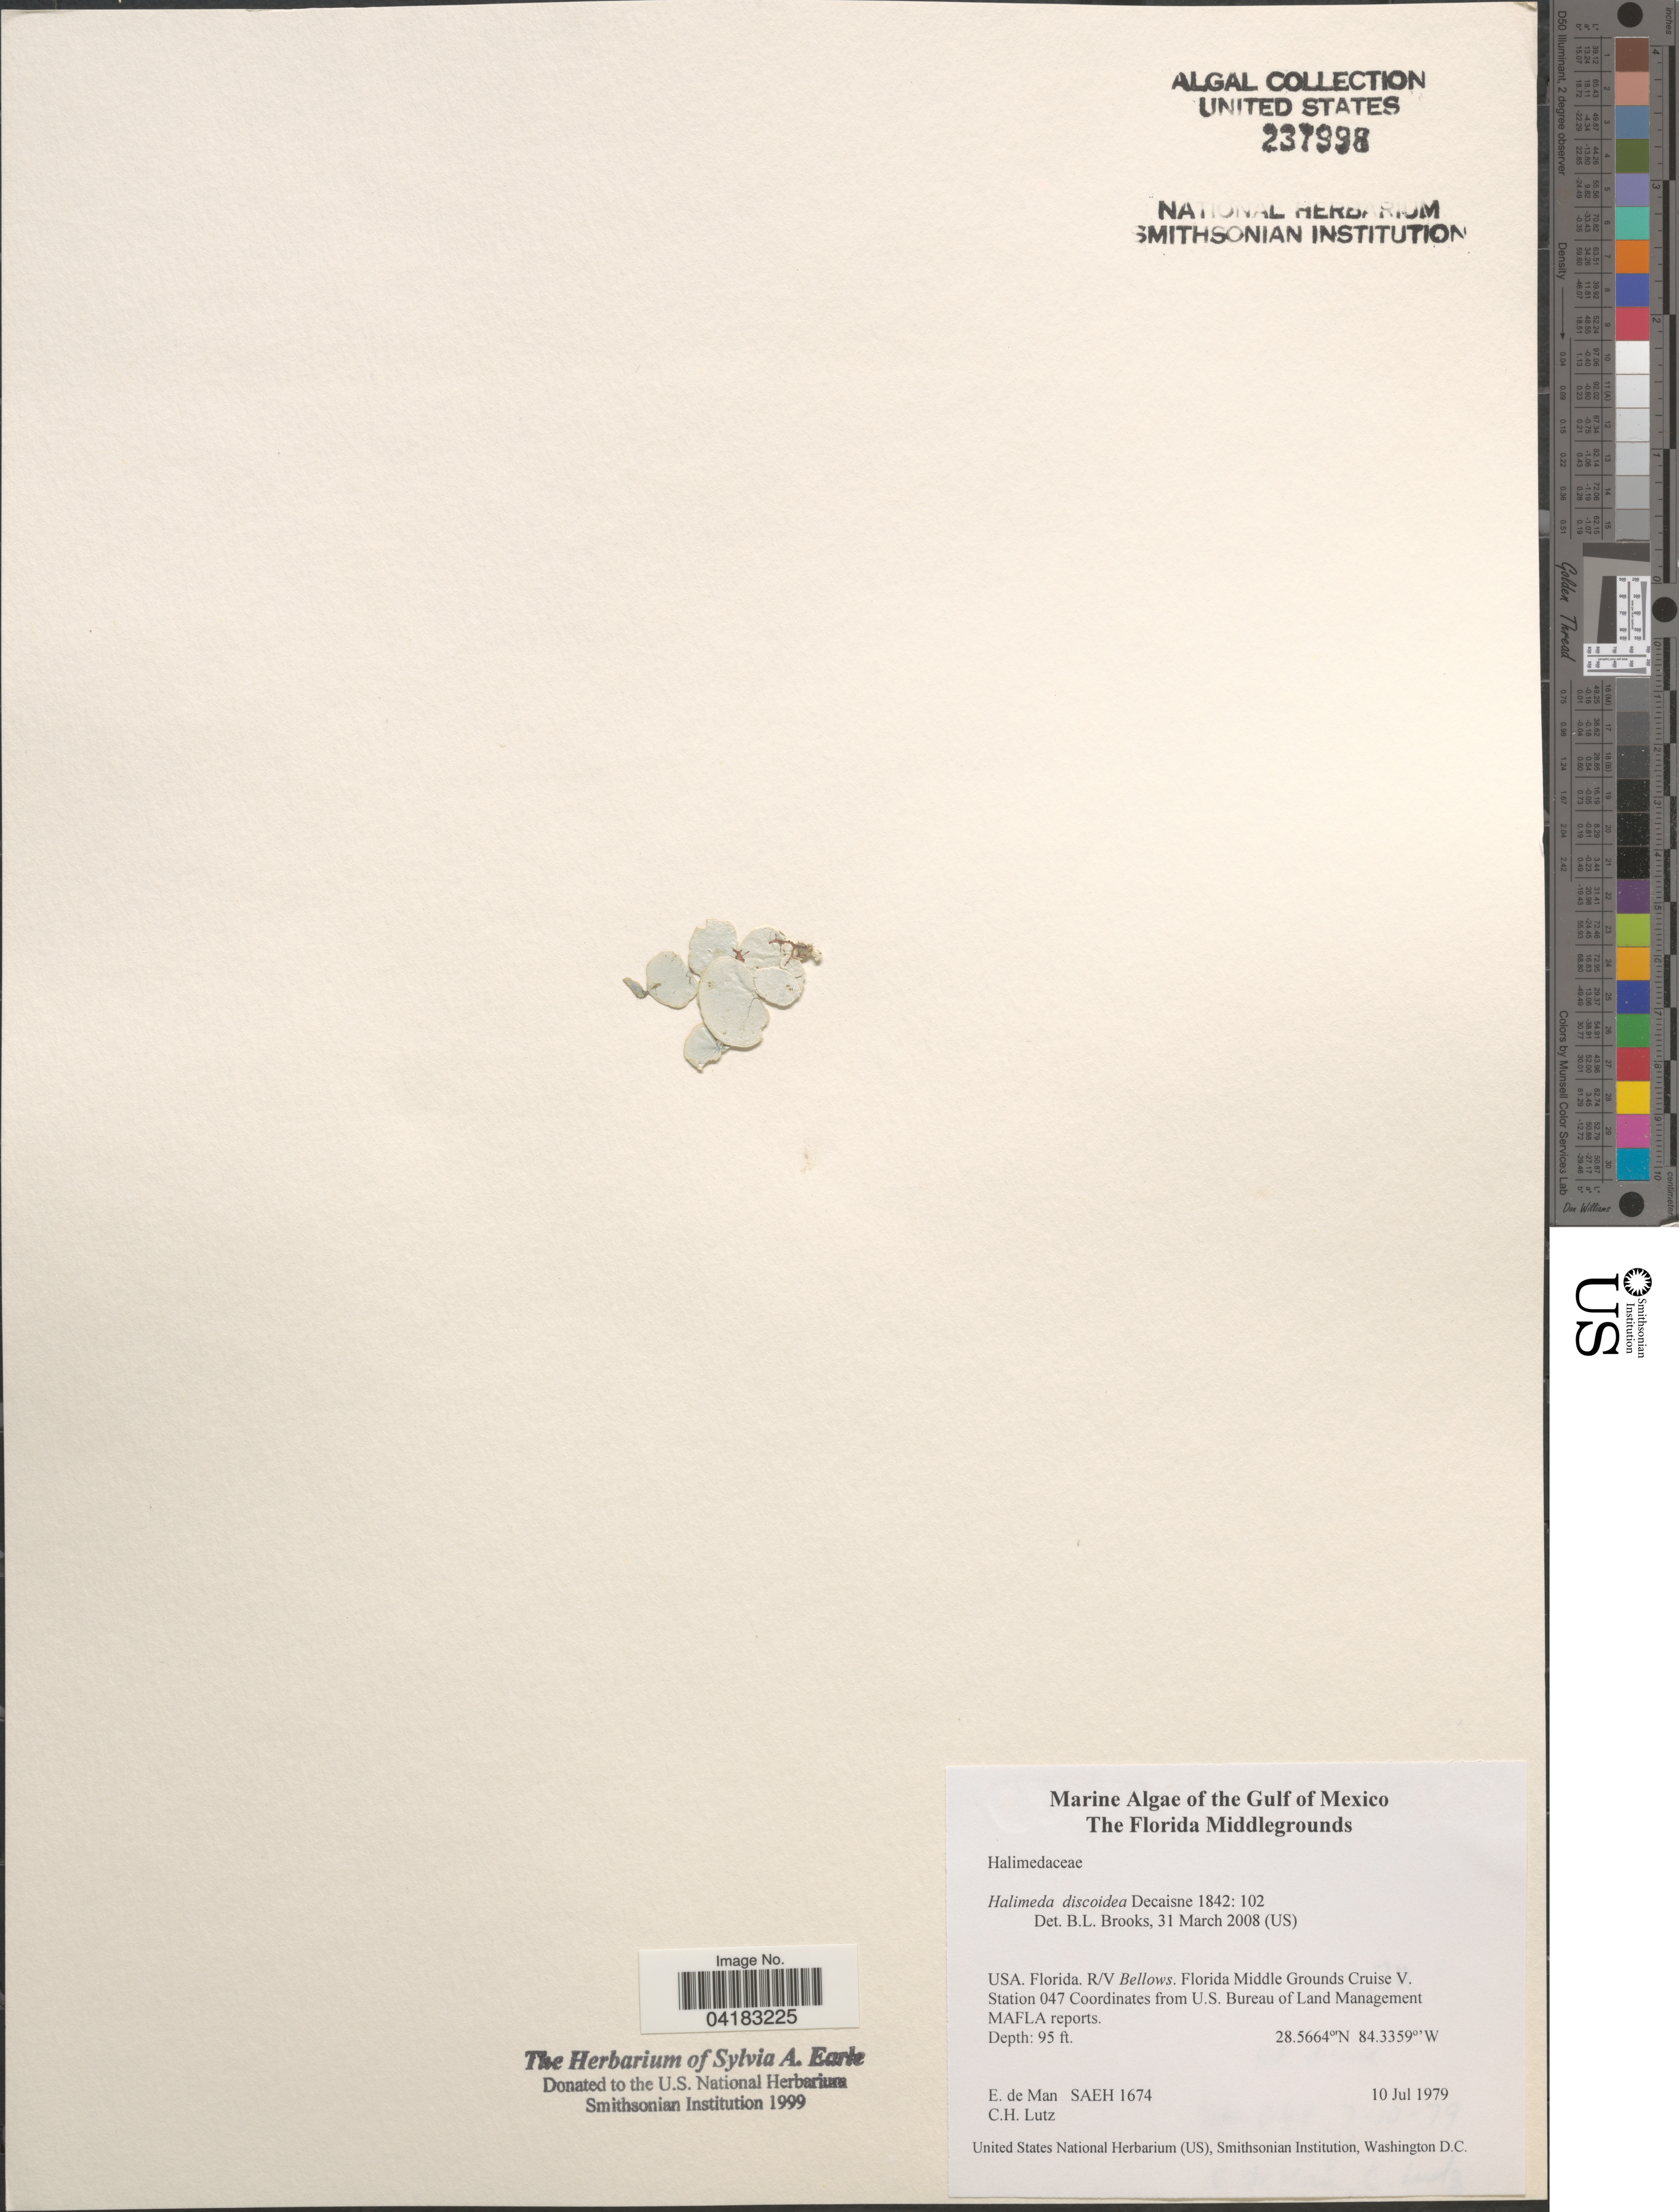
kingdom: Plantae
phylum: Chlorophyta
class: Ulvophyceae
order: Bryopsidales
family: Halimedaceae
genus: Halimeda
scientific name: Halimeda discoidea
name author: Decne.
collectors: E. de Man & C. Lutz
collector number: SAEH1674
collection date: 1979-07-10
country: United States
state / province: Florida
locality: Gulf of Mexico. R/V Bellows. Florida Middle Grounds Cruise V. Station 047.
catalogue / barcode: US 237998